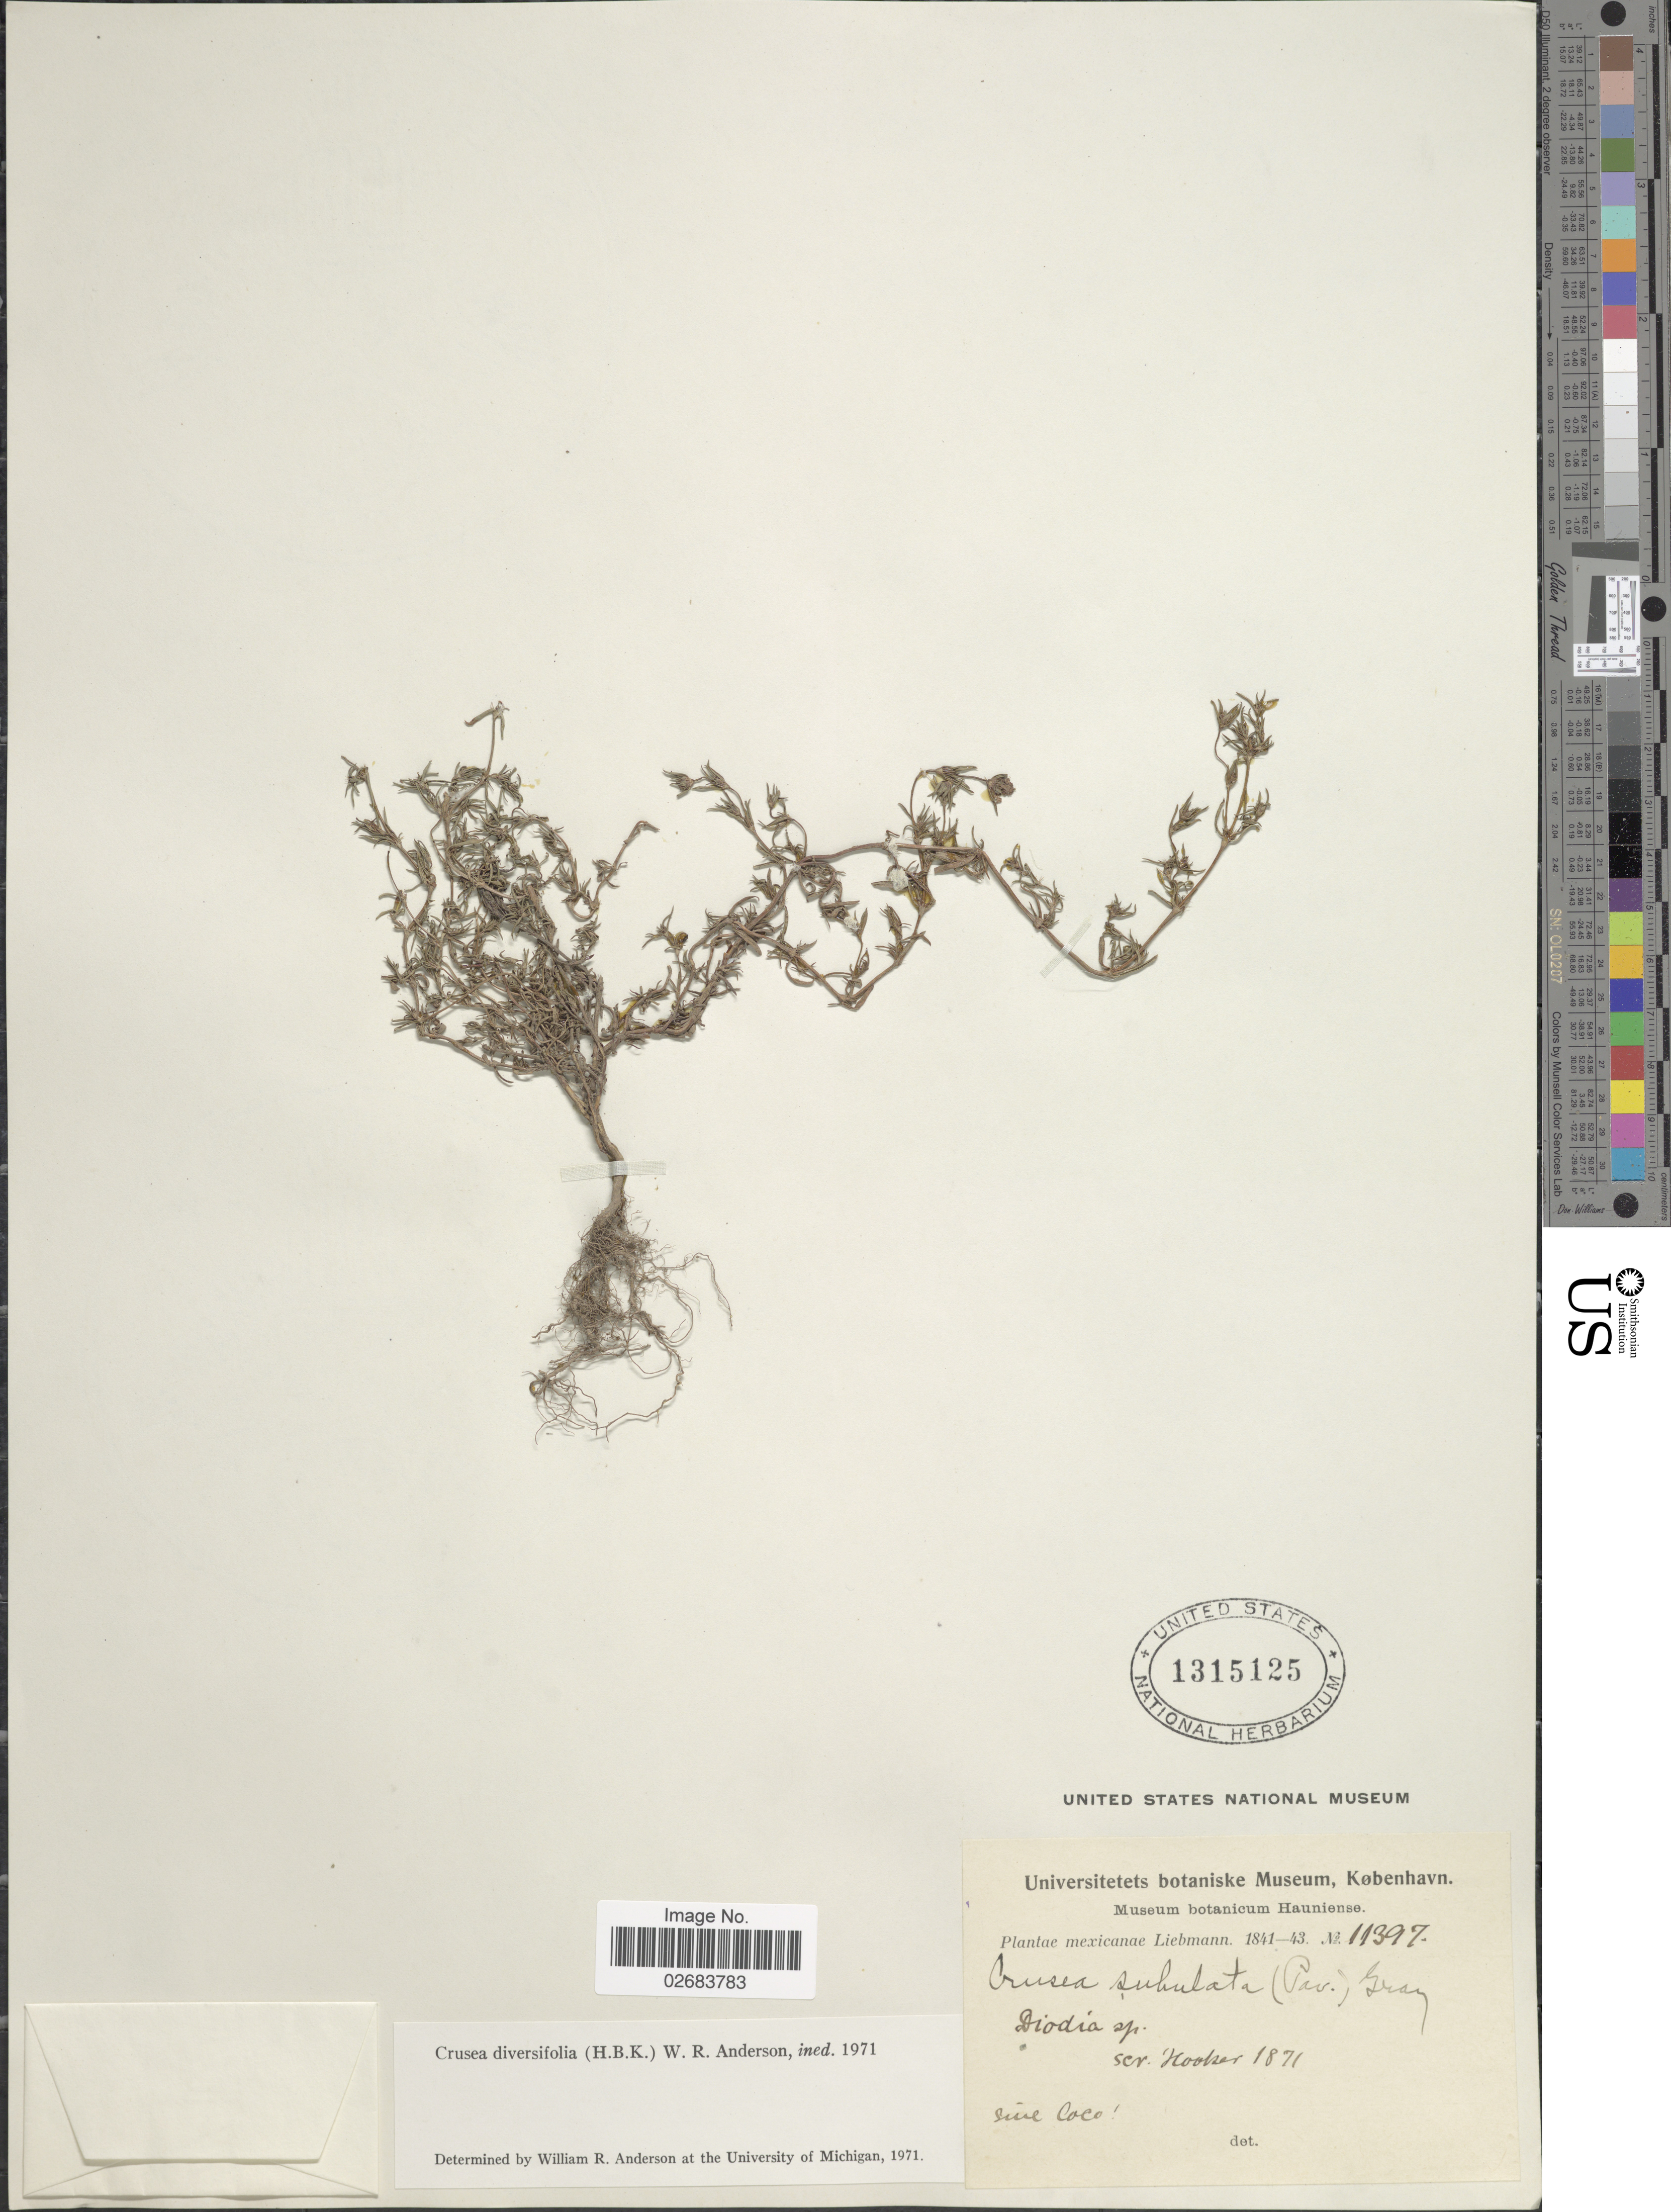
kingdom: Plantae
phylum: Tracheophyta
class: Magnoliopsida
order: Gentianales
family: Rubiaceae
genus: Crusea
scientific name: Crusea diversifolia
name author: (Kunth) W.R. Anderson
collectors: Liebmann, --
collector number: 11397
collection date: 1841/1842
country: Mexico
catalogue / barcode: US 1315125